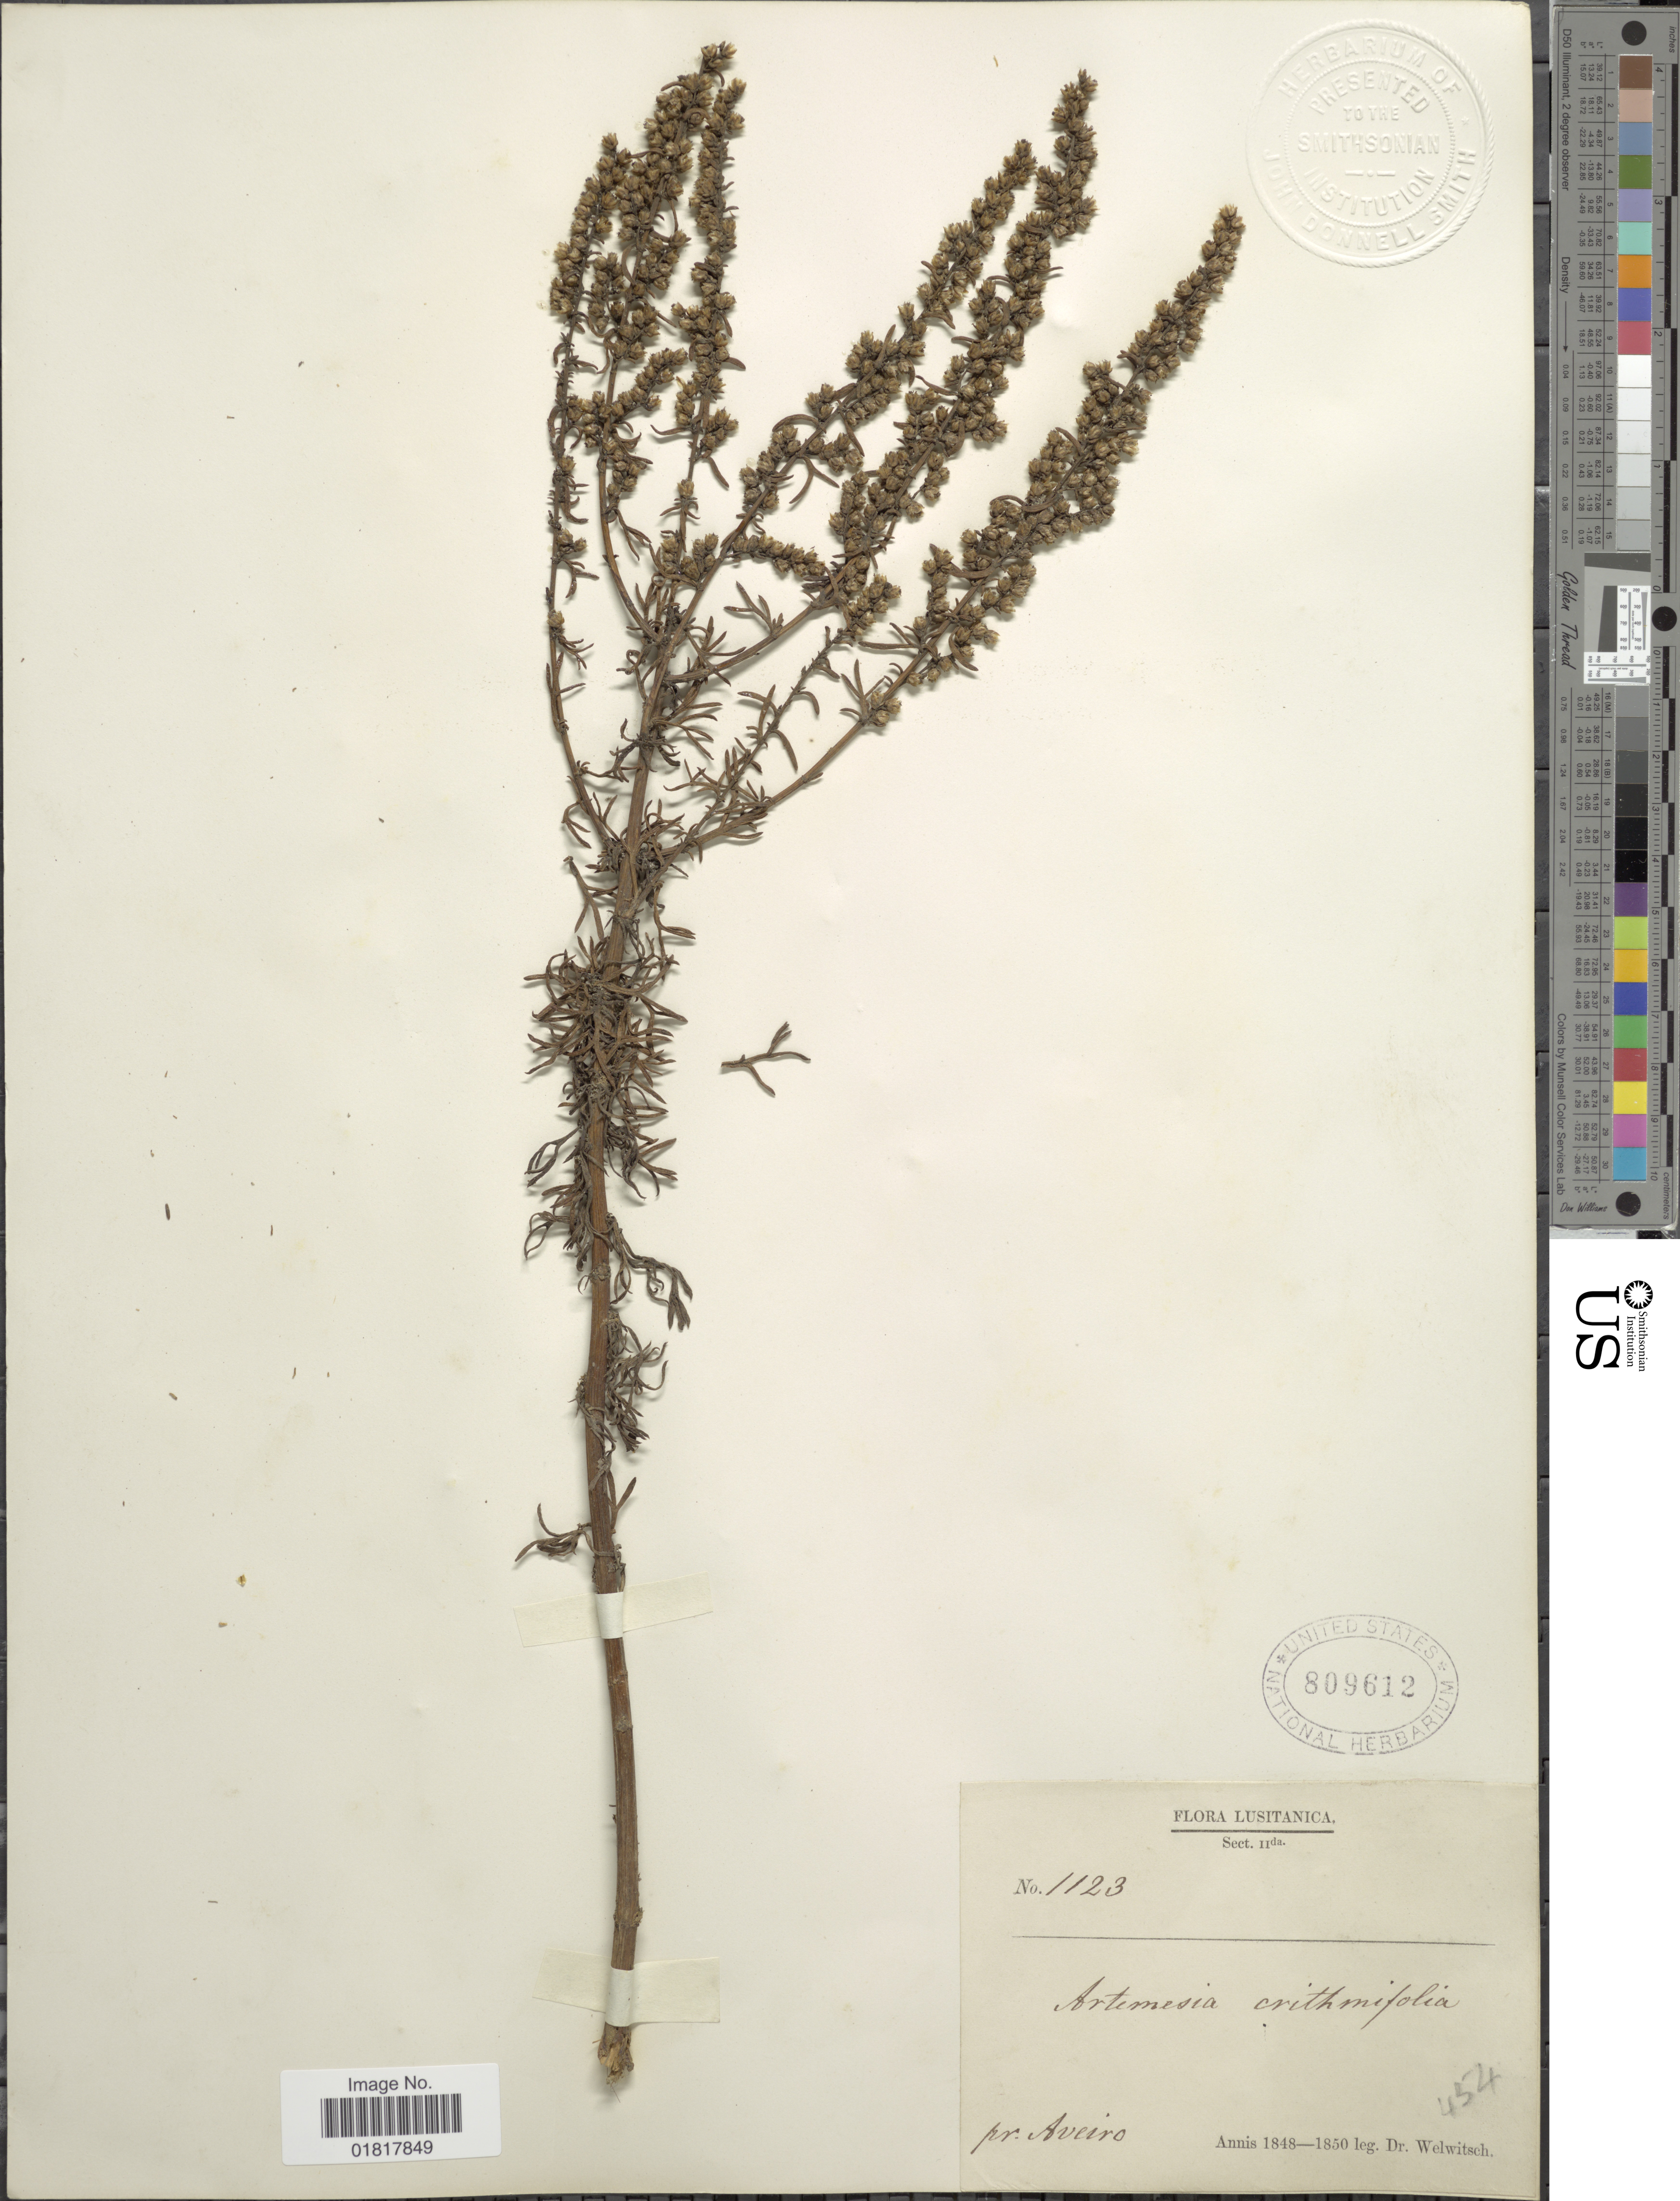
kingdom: Plantae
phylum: Tracheophyta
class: Magnoliopsida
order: Asterales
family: Asteraceae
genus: Artemisia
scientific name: Artemisia crithmifolia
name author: L.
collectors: -. Welwitsch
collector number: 1123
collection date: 1848/1850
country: Portugal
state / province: Aveiro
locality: Lusitanica, Sect. IIda. [unsure placement]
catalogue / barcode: US 809612